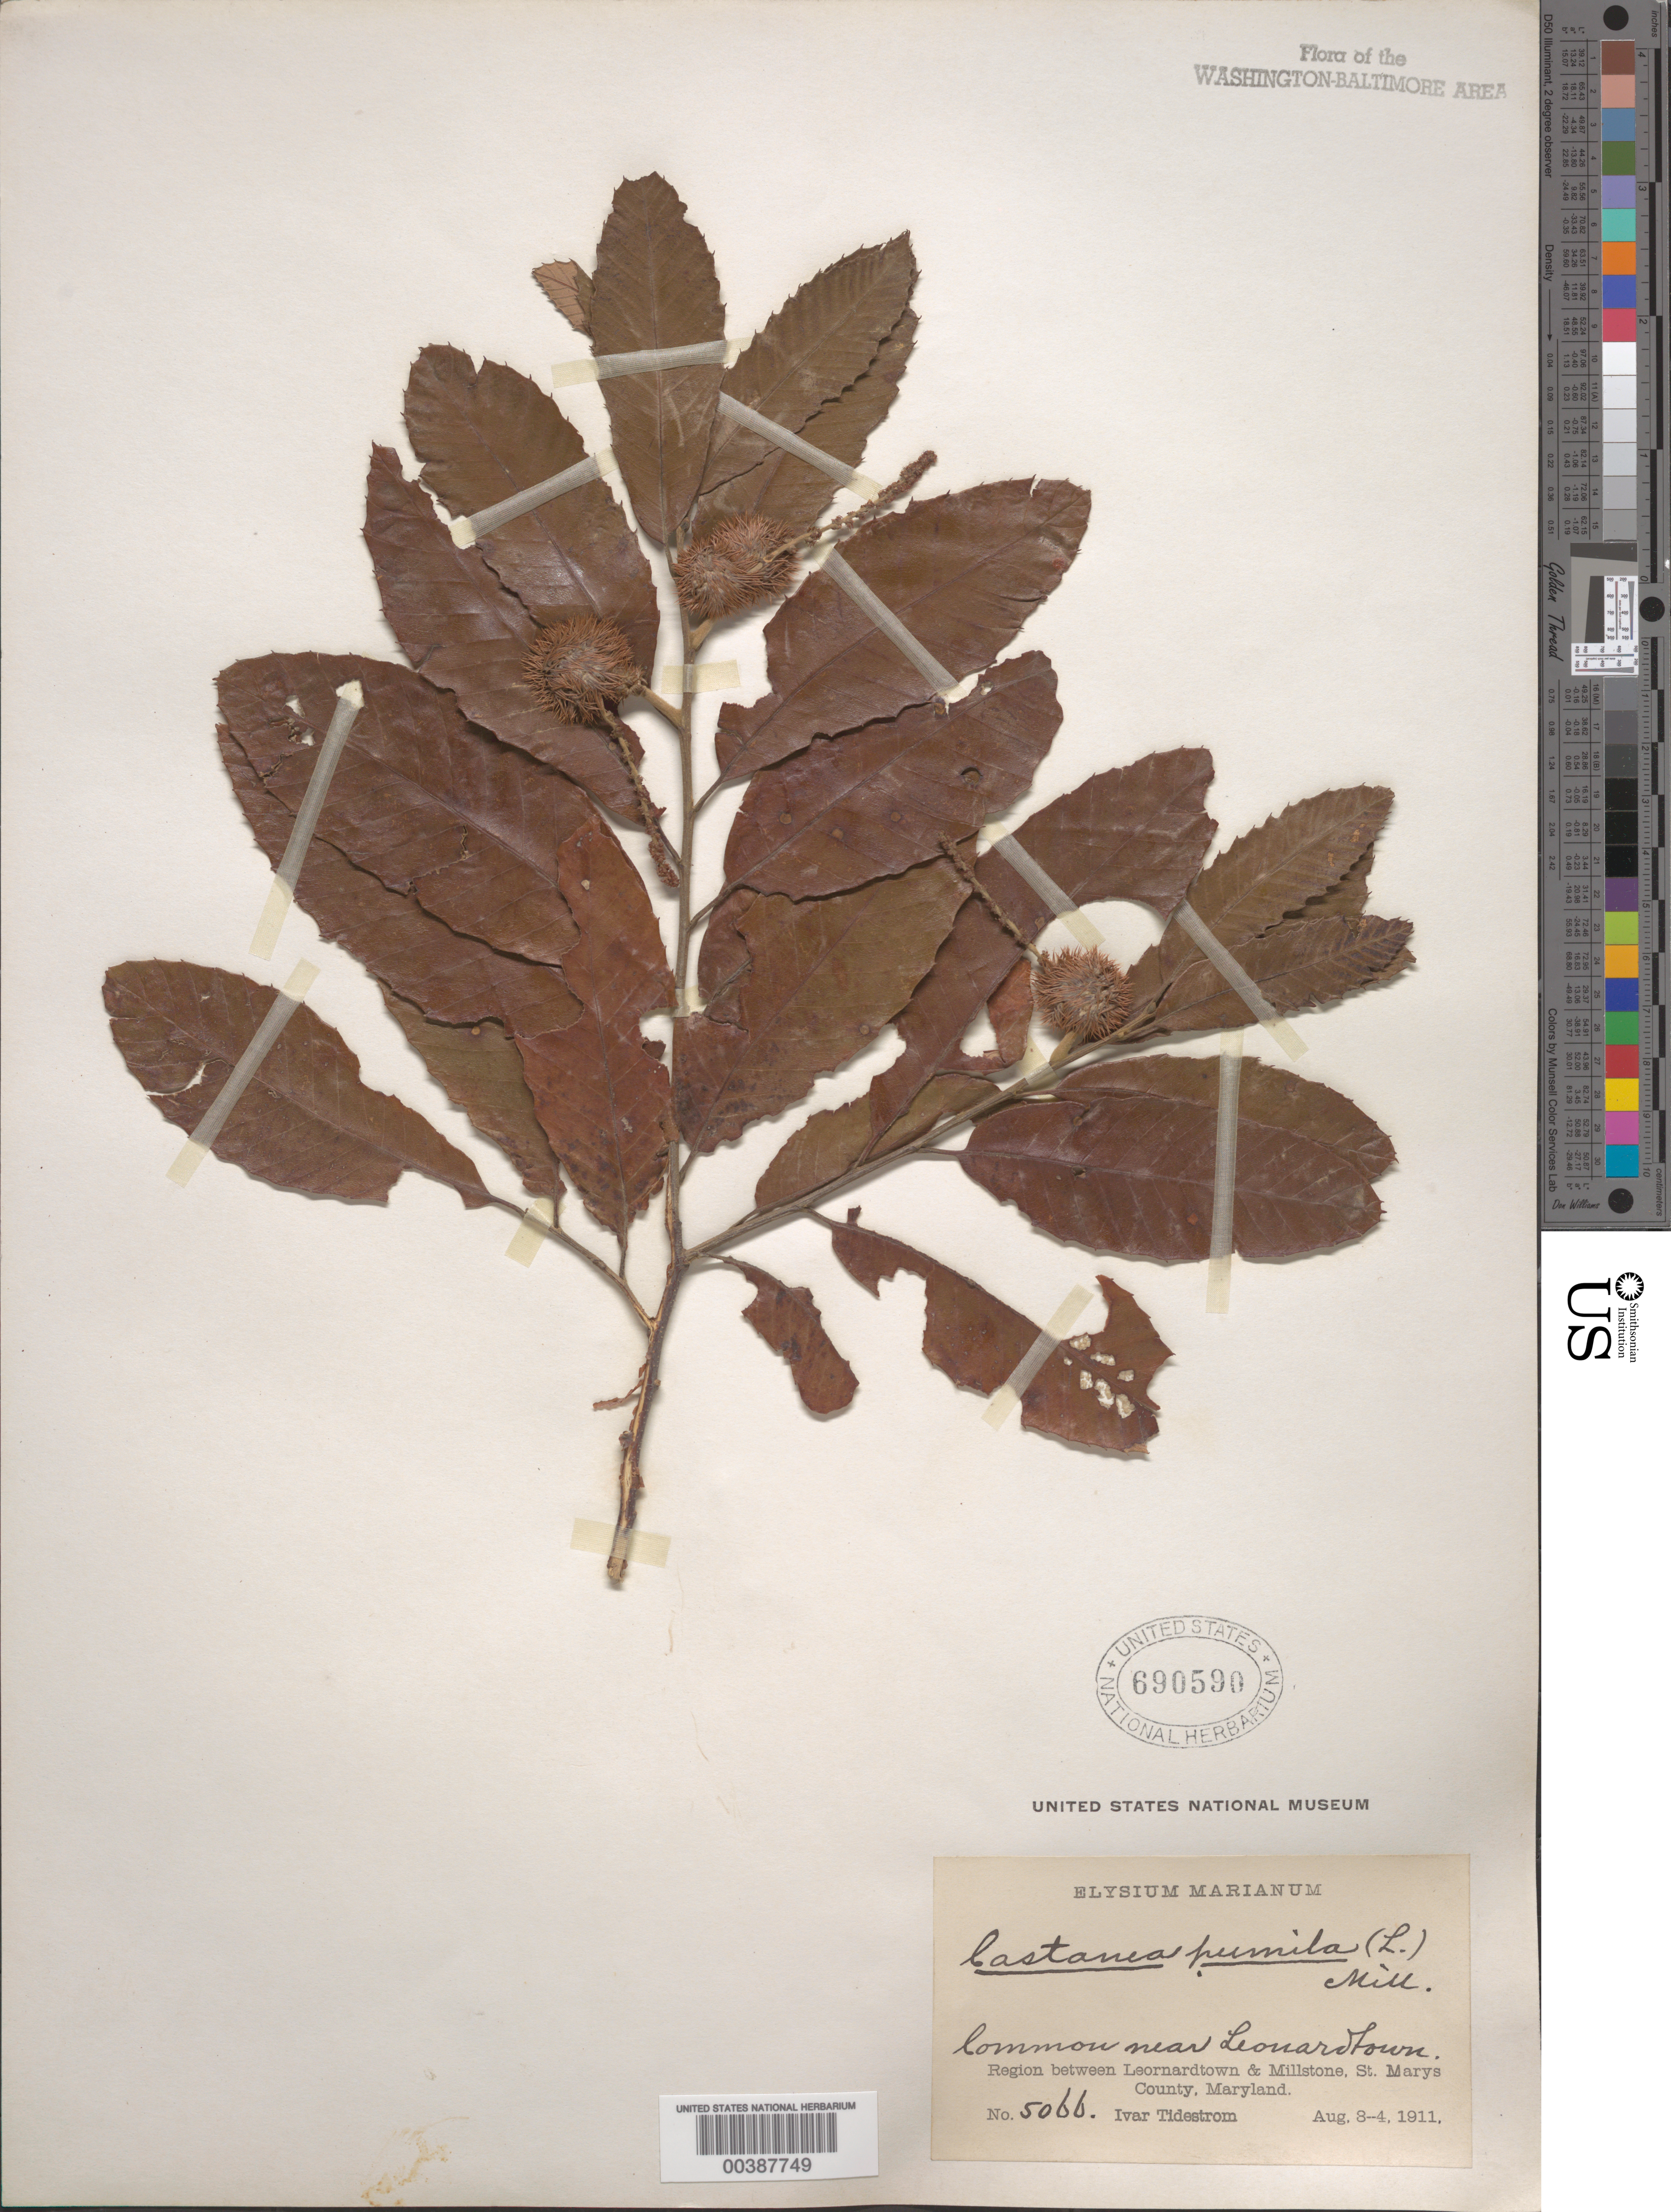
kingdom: Plantae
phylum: Tracheophyta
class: Magnoliopsida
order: Fagales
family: Fagaceae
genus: Castanea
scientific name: Castanea pumila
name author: (L.) Mill.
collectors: I. F. Tidestrom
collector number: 5066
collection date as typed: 03 Aug 1911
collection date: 1911-08-03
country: United States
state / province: Maryland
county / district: St. Mary's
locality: Leonardtown vicinity, between Leonardtown and Millstone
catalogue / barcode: US 690590